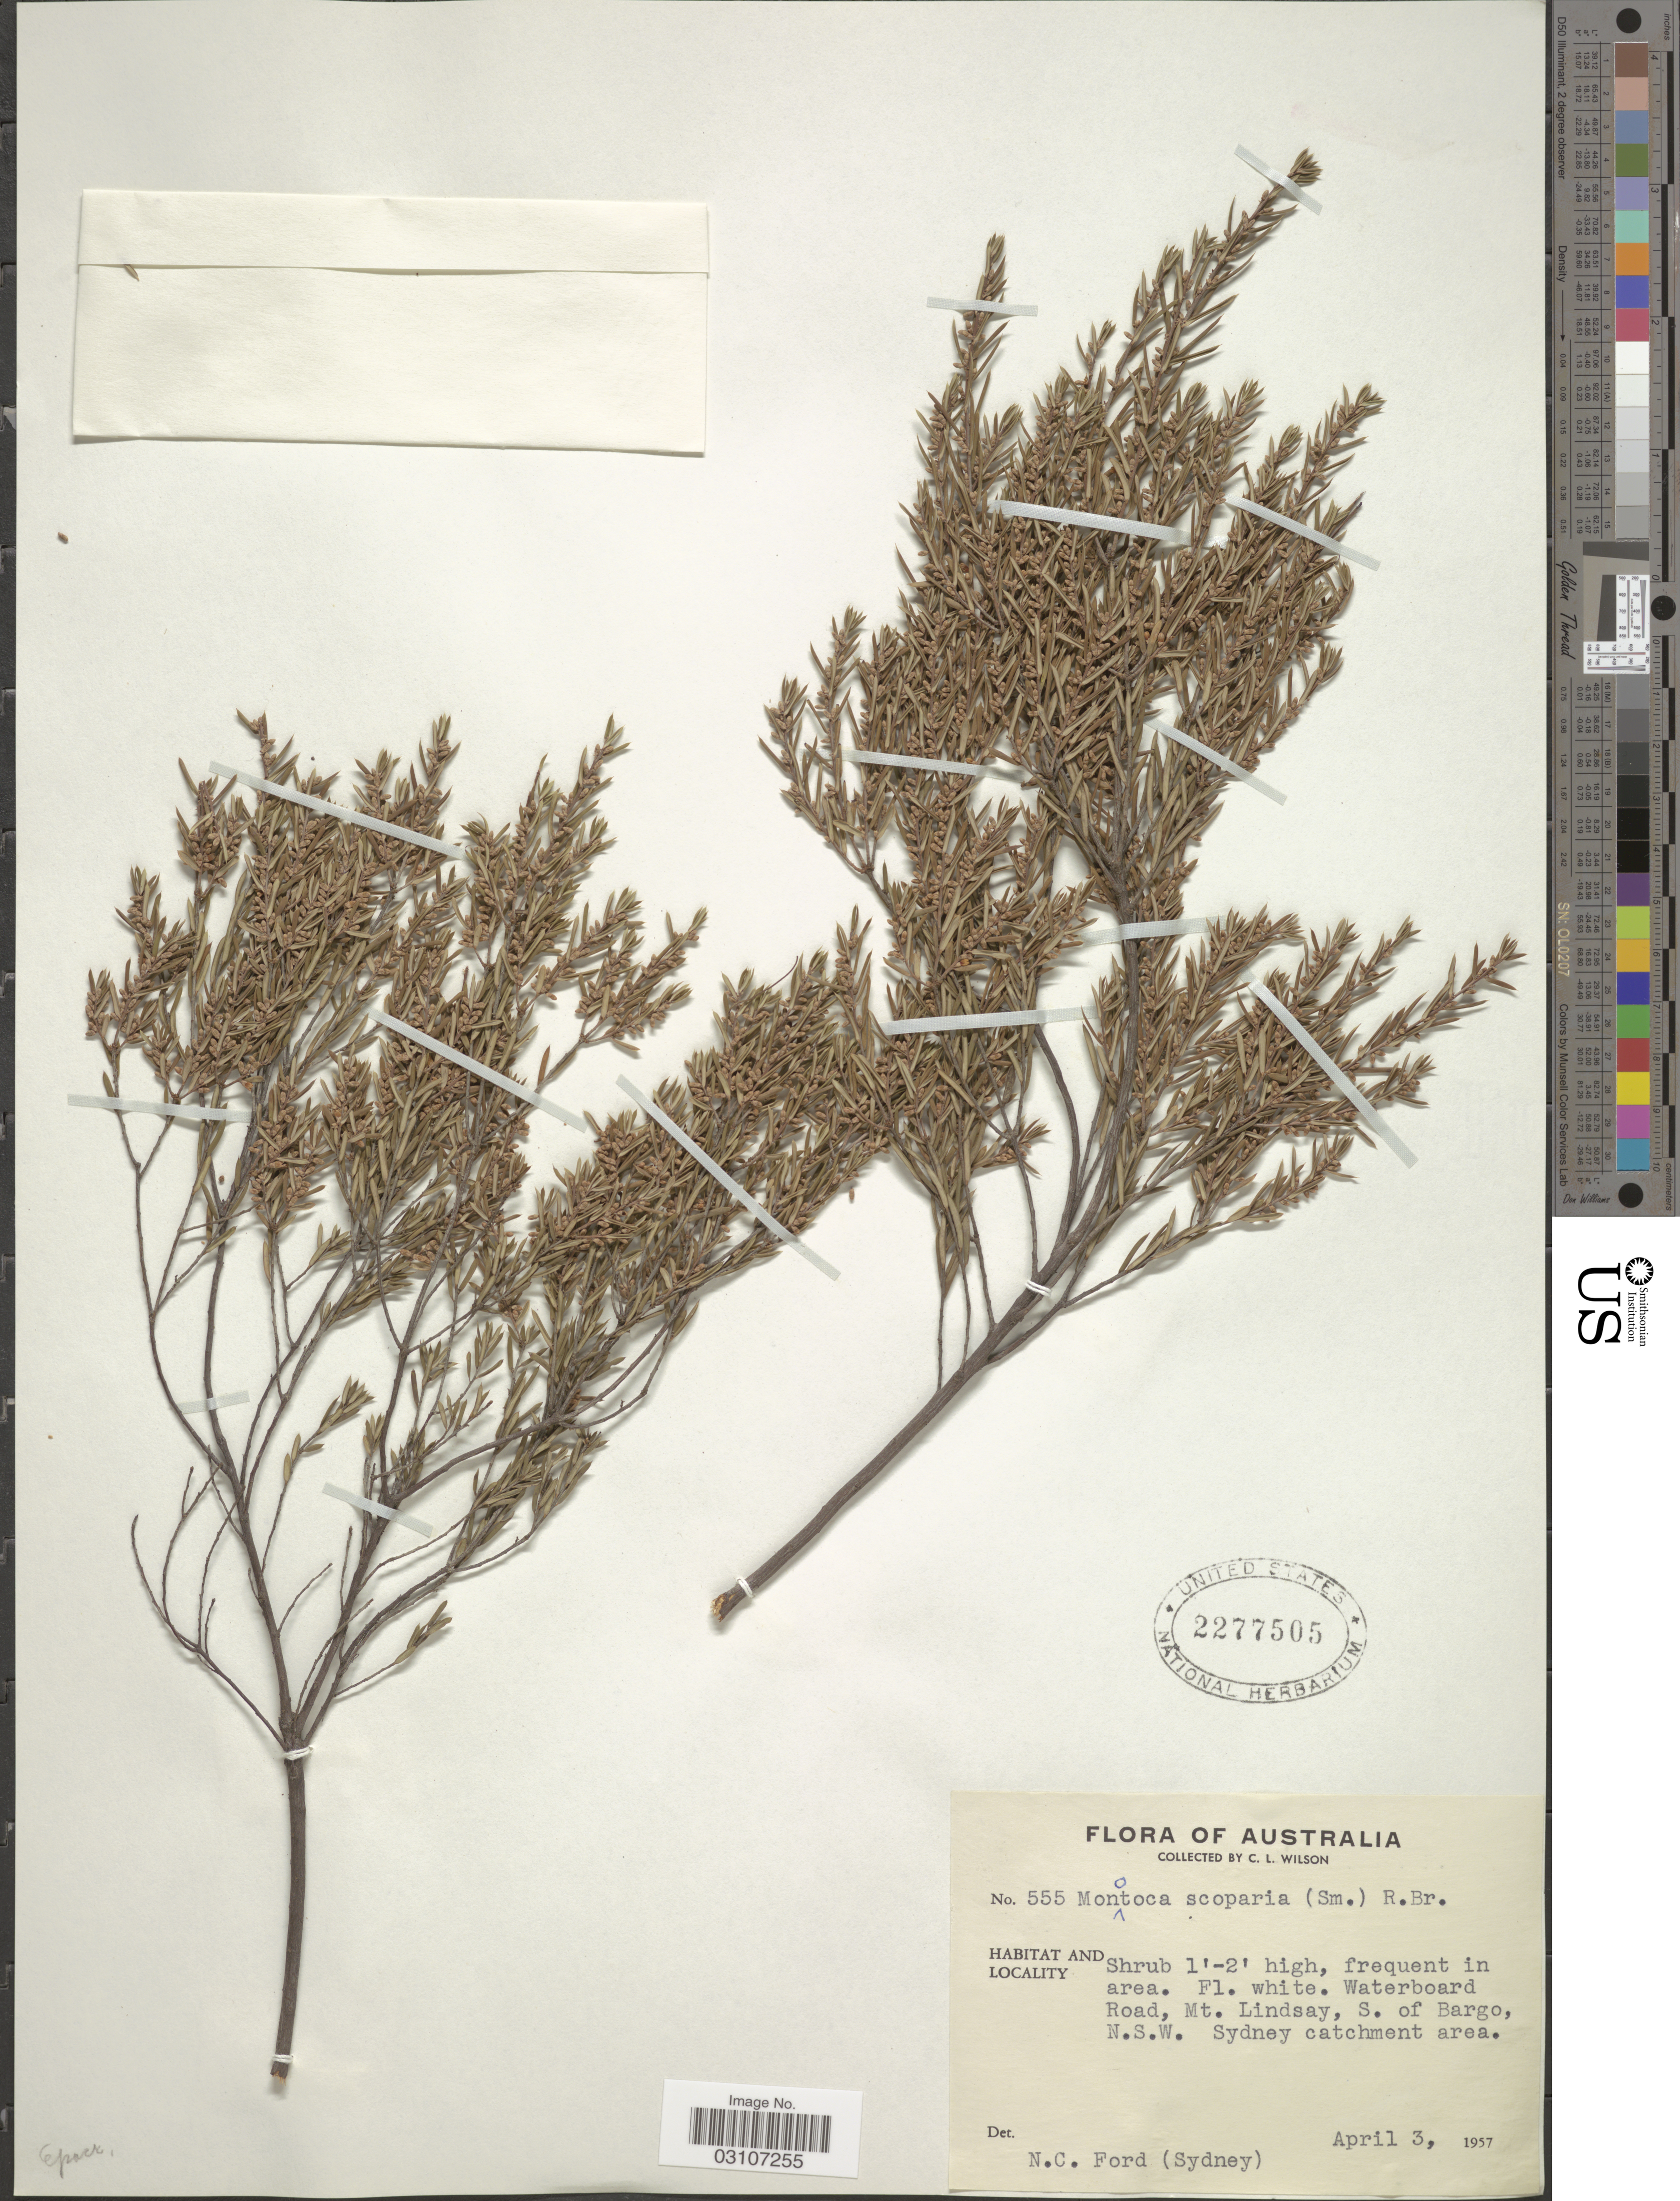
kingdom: Plantae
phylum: Tracheophyta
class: Magnoliopsida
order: Ericales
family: Ericaceae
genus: Monotoca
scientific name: Monotoca scoparia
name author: (Sm.) R. Br.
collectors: C. L. Wilson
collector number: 555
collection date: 1957-04-03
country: Australia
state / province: New South Wales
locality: Waterboard Road, Mt. Lindsay, S. of Bargo, N.S.W. Sydney catchment area.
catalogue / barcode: US 2277505